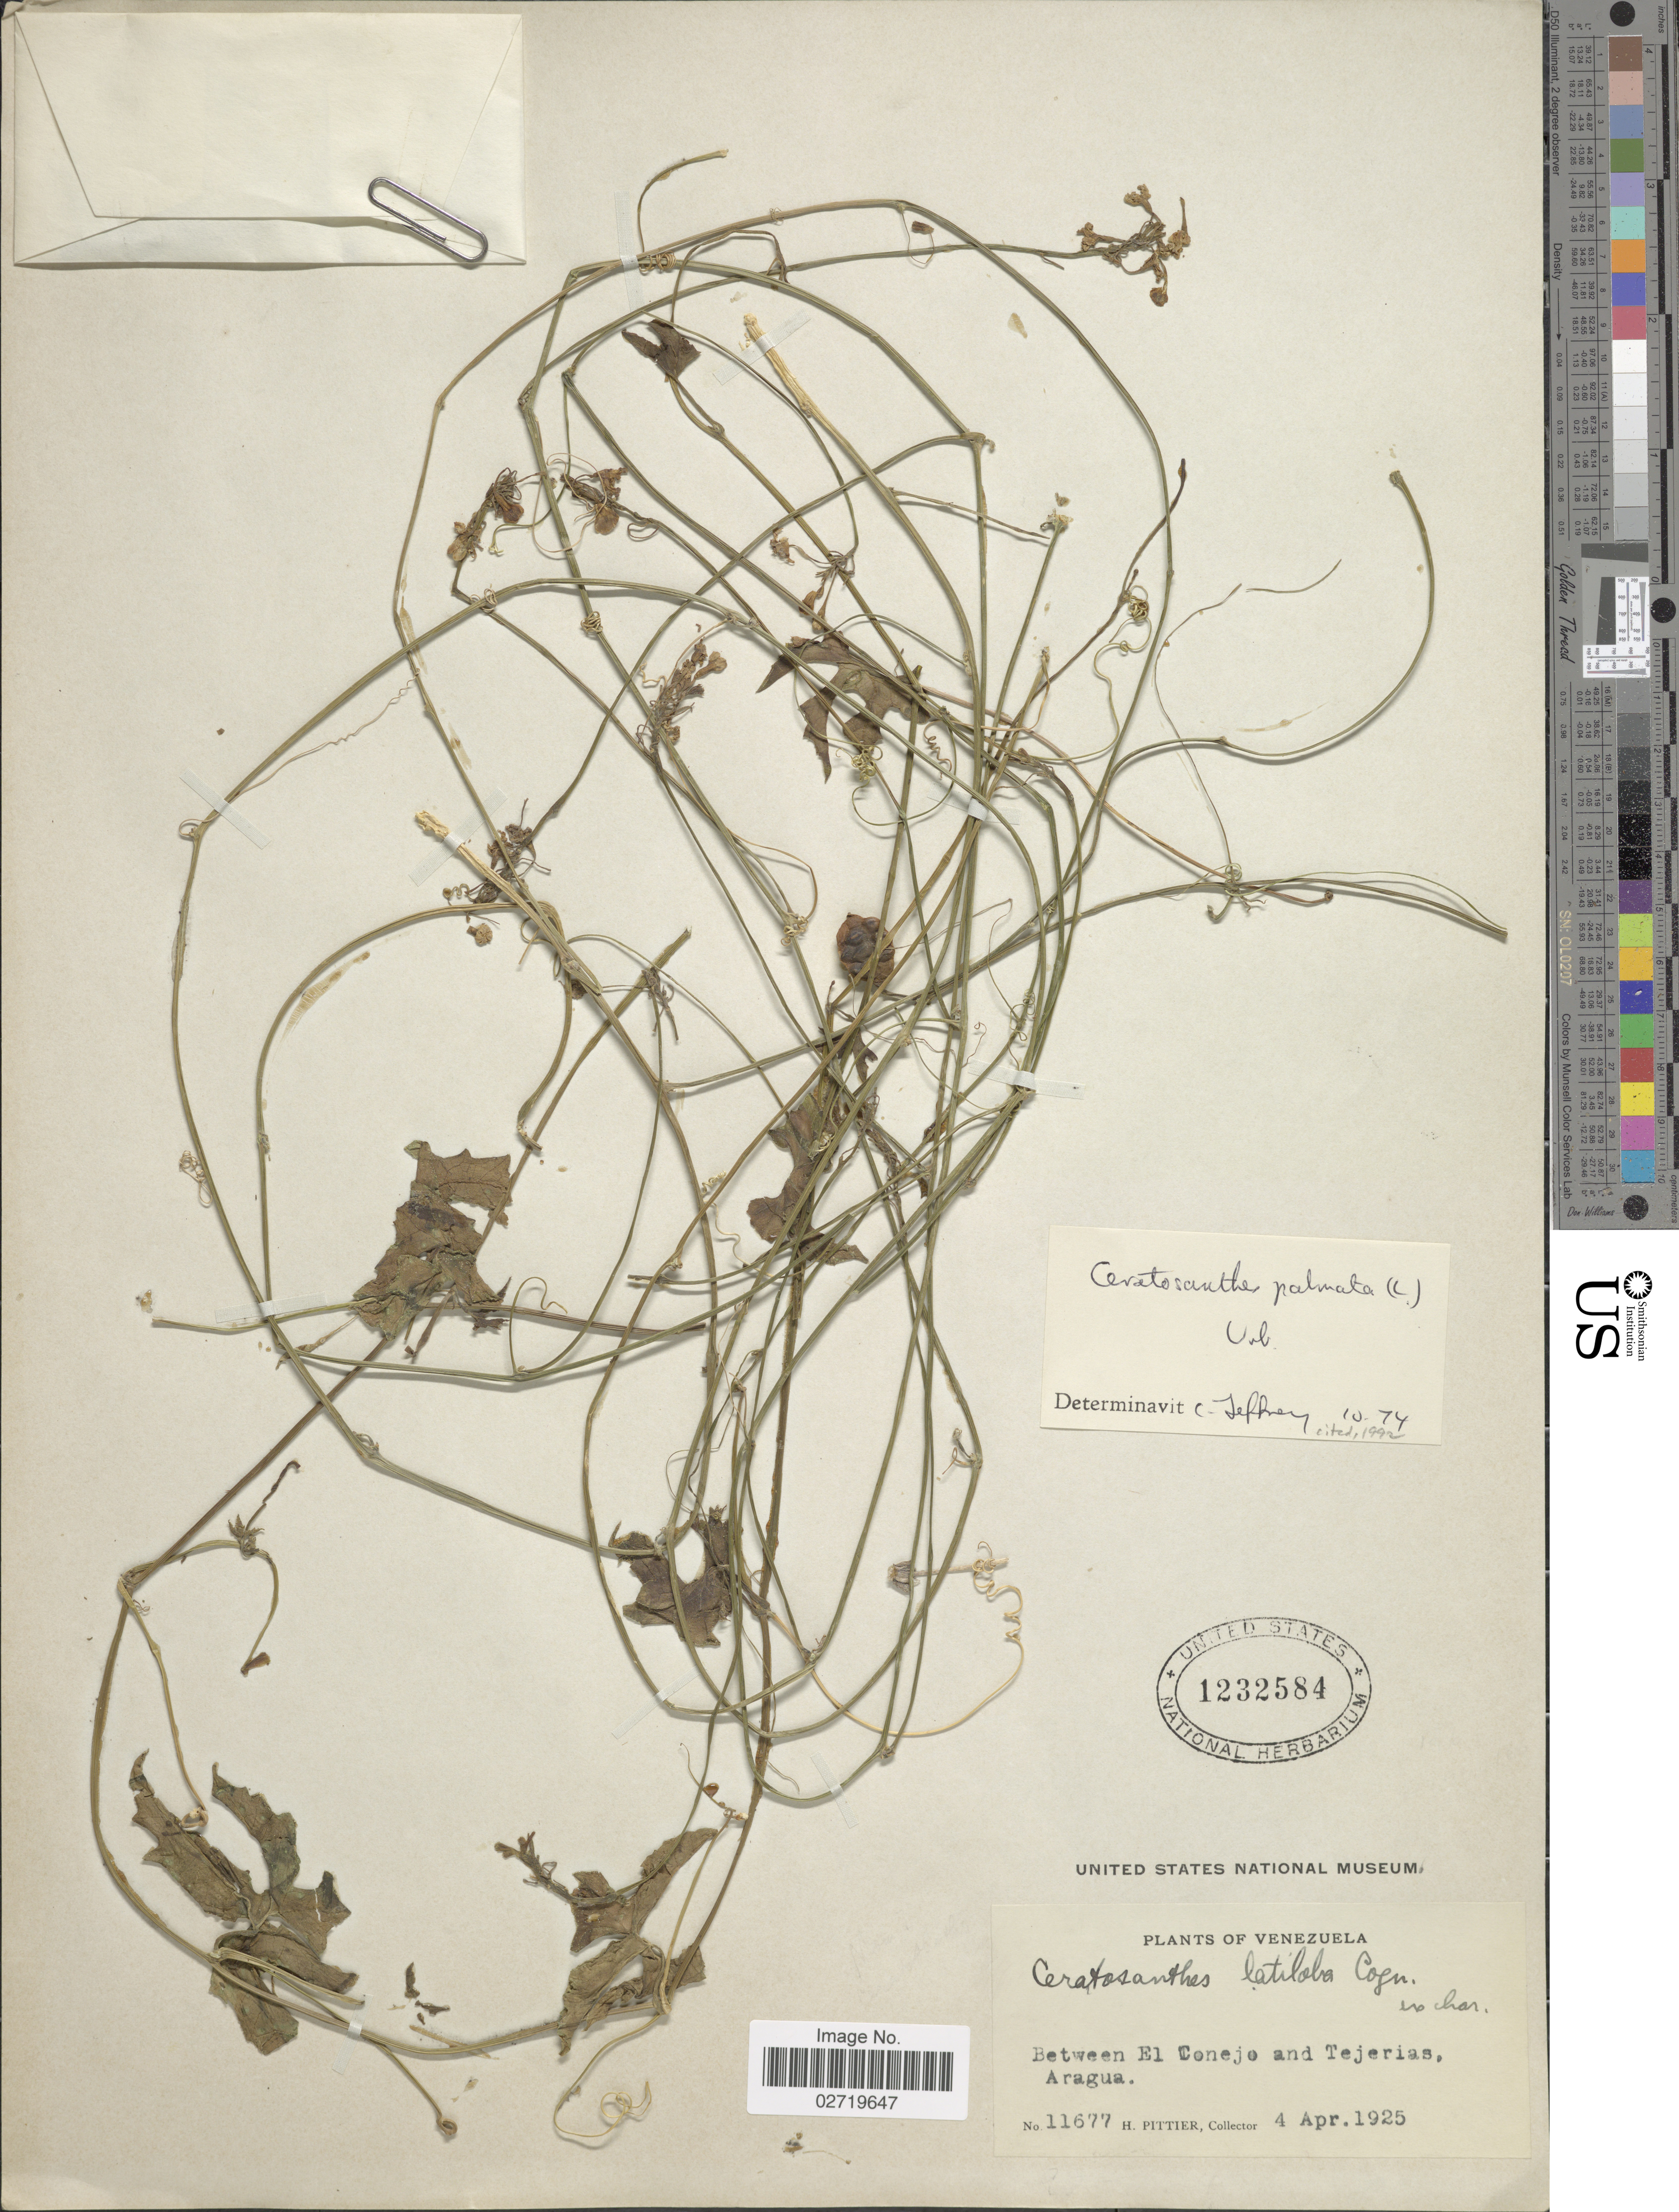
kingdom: Plantae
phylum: Tracheophyta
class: Magnoliopsida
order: Cucurbitales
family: Cucurbitaceae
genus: Ceratosanthes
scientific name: Ceratosanthes palmata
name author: (L.) Urb.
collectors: H. F. Pittier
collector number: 11677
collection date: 1925-04-04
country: Venezuela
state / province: Aragua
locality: Between El Conejo and Tejerias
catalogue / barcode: US 1232584